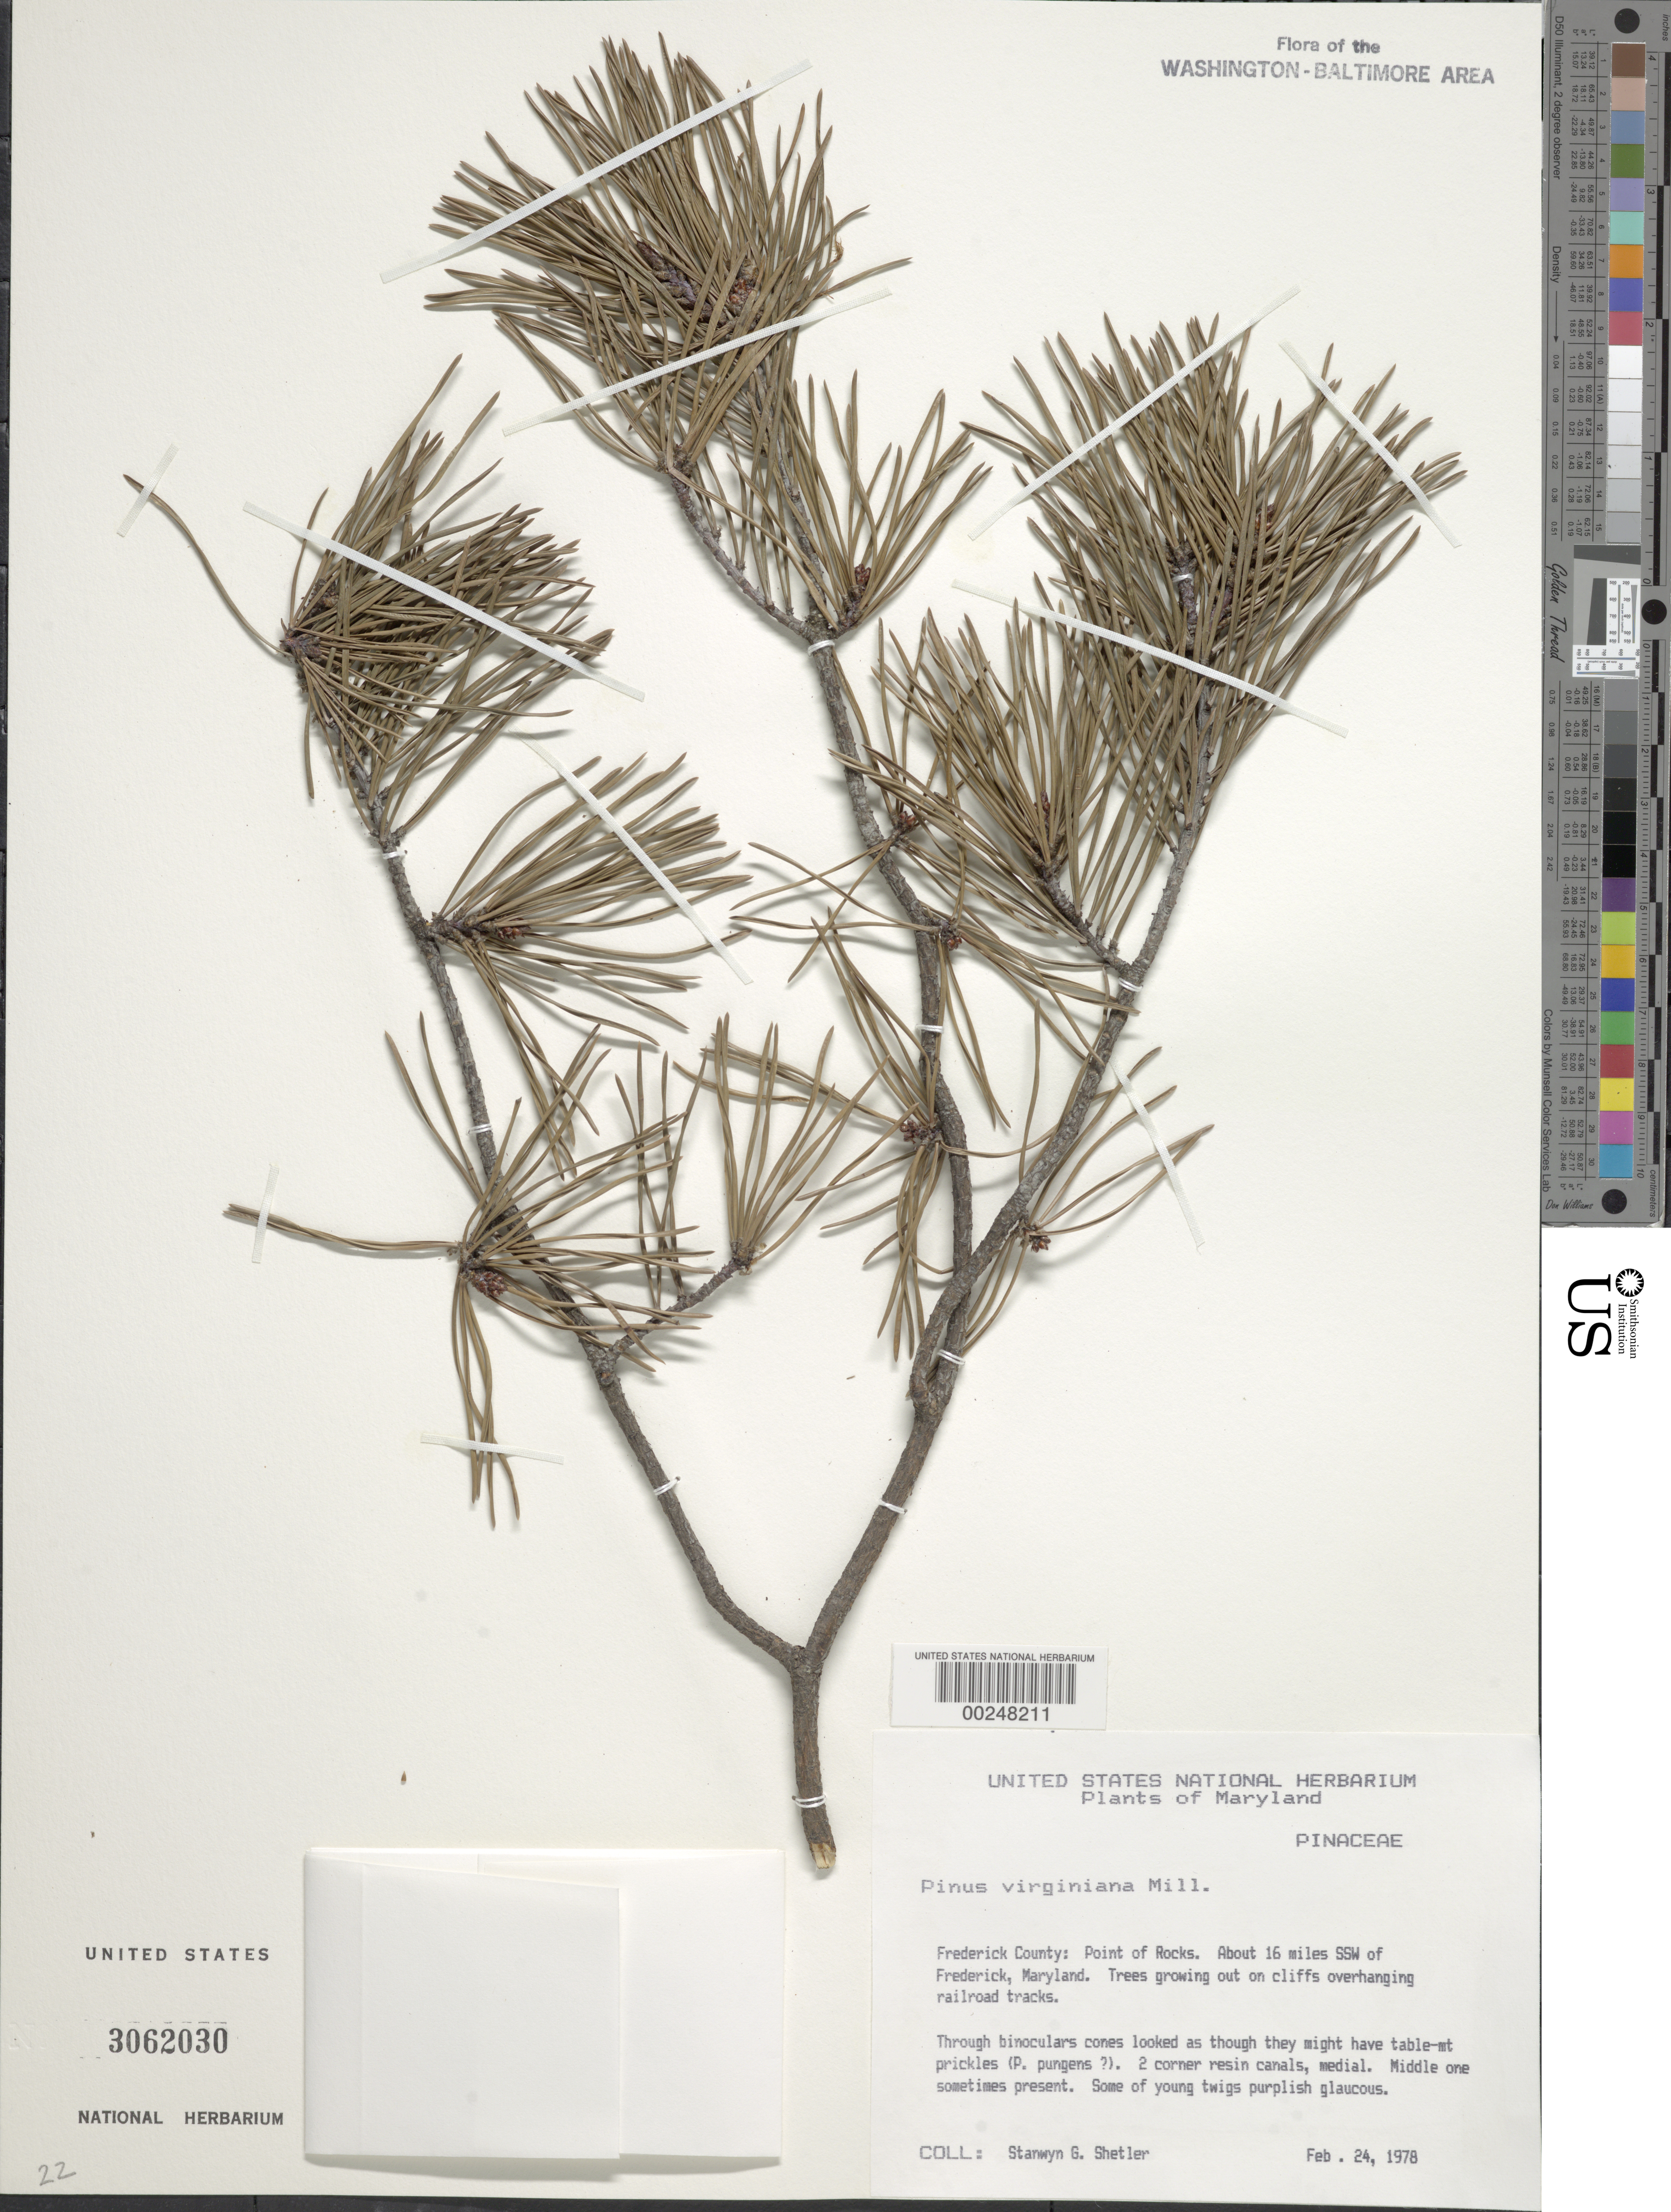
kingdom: Plantae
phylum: Tracheophyta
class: Pinopsida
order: Pinales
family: Pinaceae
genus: Pinus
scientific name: Pinus virginiana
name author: Mill.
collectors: S. Shetler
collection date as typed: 24 Feb 1978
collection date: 1978-02-24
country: United States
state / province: Maryland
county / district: Frederick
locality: Point of Rocks, about 16 miles SSW of Frederick, Maryland. C. and O. Canal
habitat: Trees growing out on cliffs overhanging railroad tracks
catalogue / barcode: US 3062030